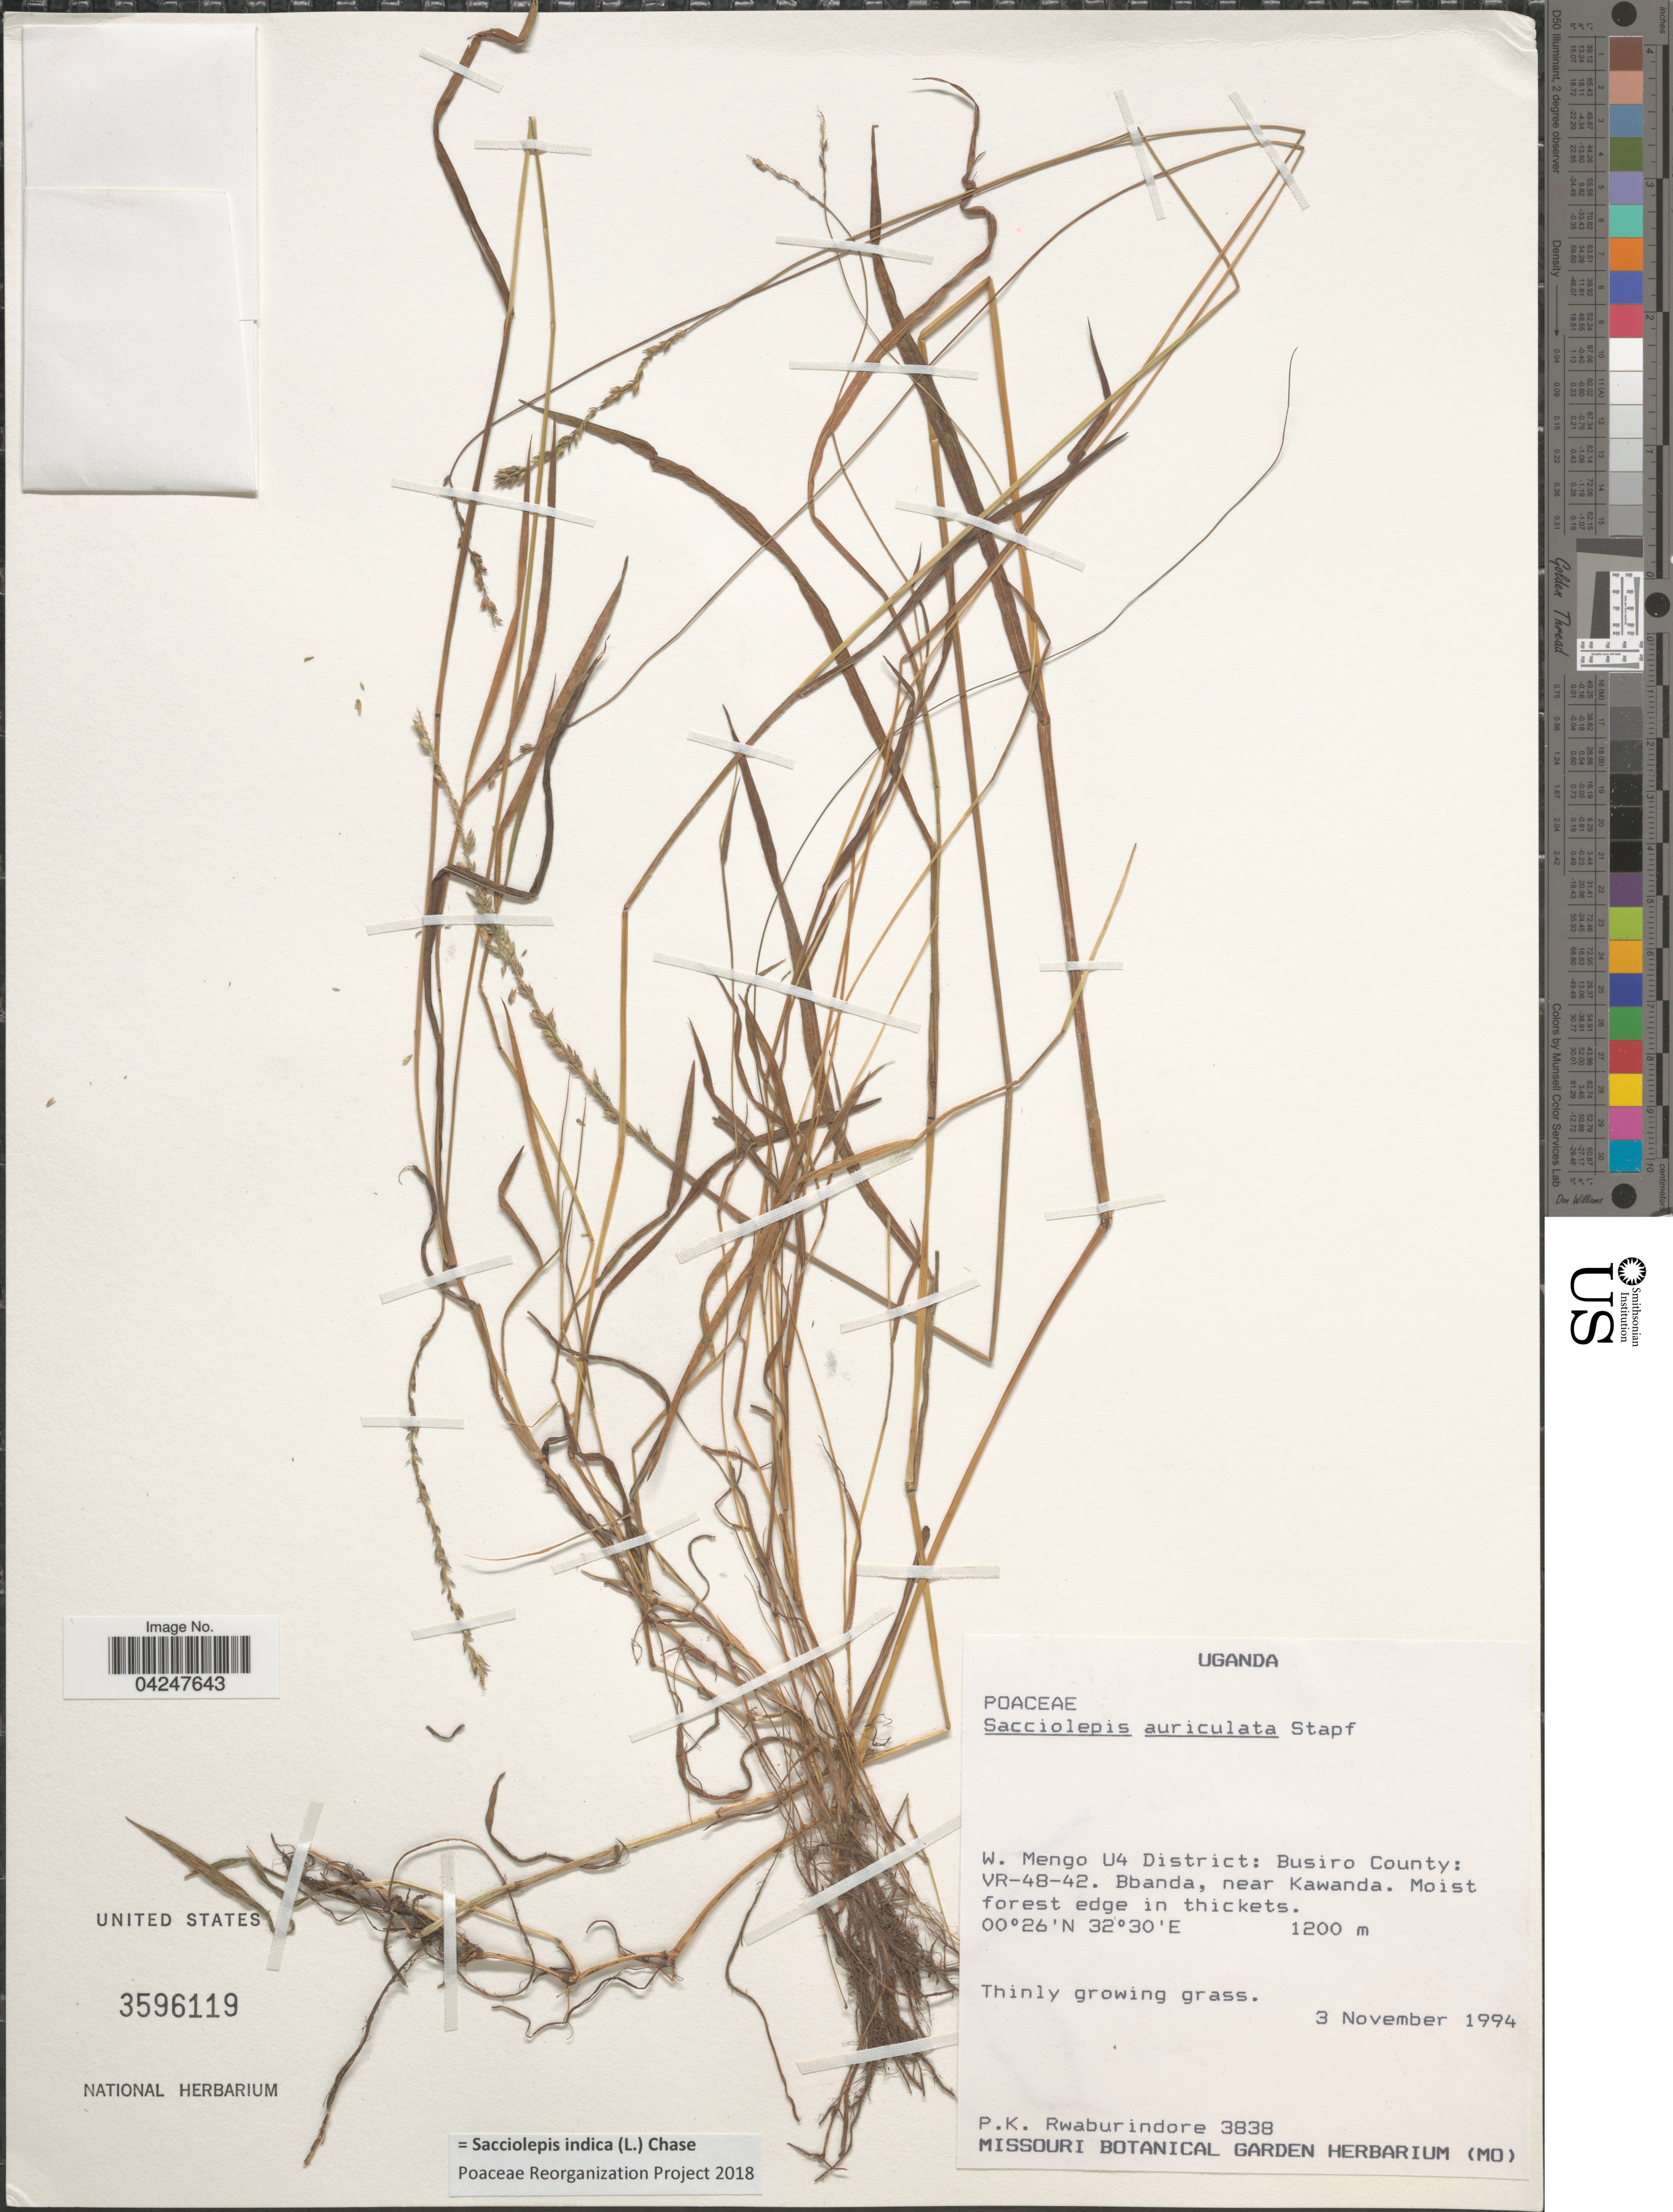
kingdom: Plantae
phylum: Tracheophyta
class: Liliopsida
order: Poales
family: Poaceae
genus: Sacciolepis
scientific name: Sacciolepis indica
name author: (L.) Chase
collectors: P. Rwaburindore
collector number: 3838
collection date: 1994-11-03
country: Uganda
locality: W. Mengo U4 District: Busiro County: VR-48-42. Bbanda, near Kawanda. Moist forest edge in thickets.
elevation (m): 1200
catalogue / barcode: US 3596119